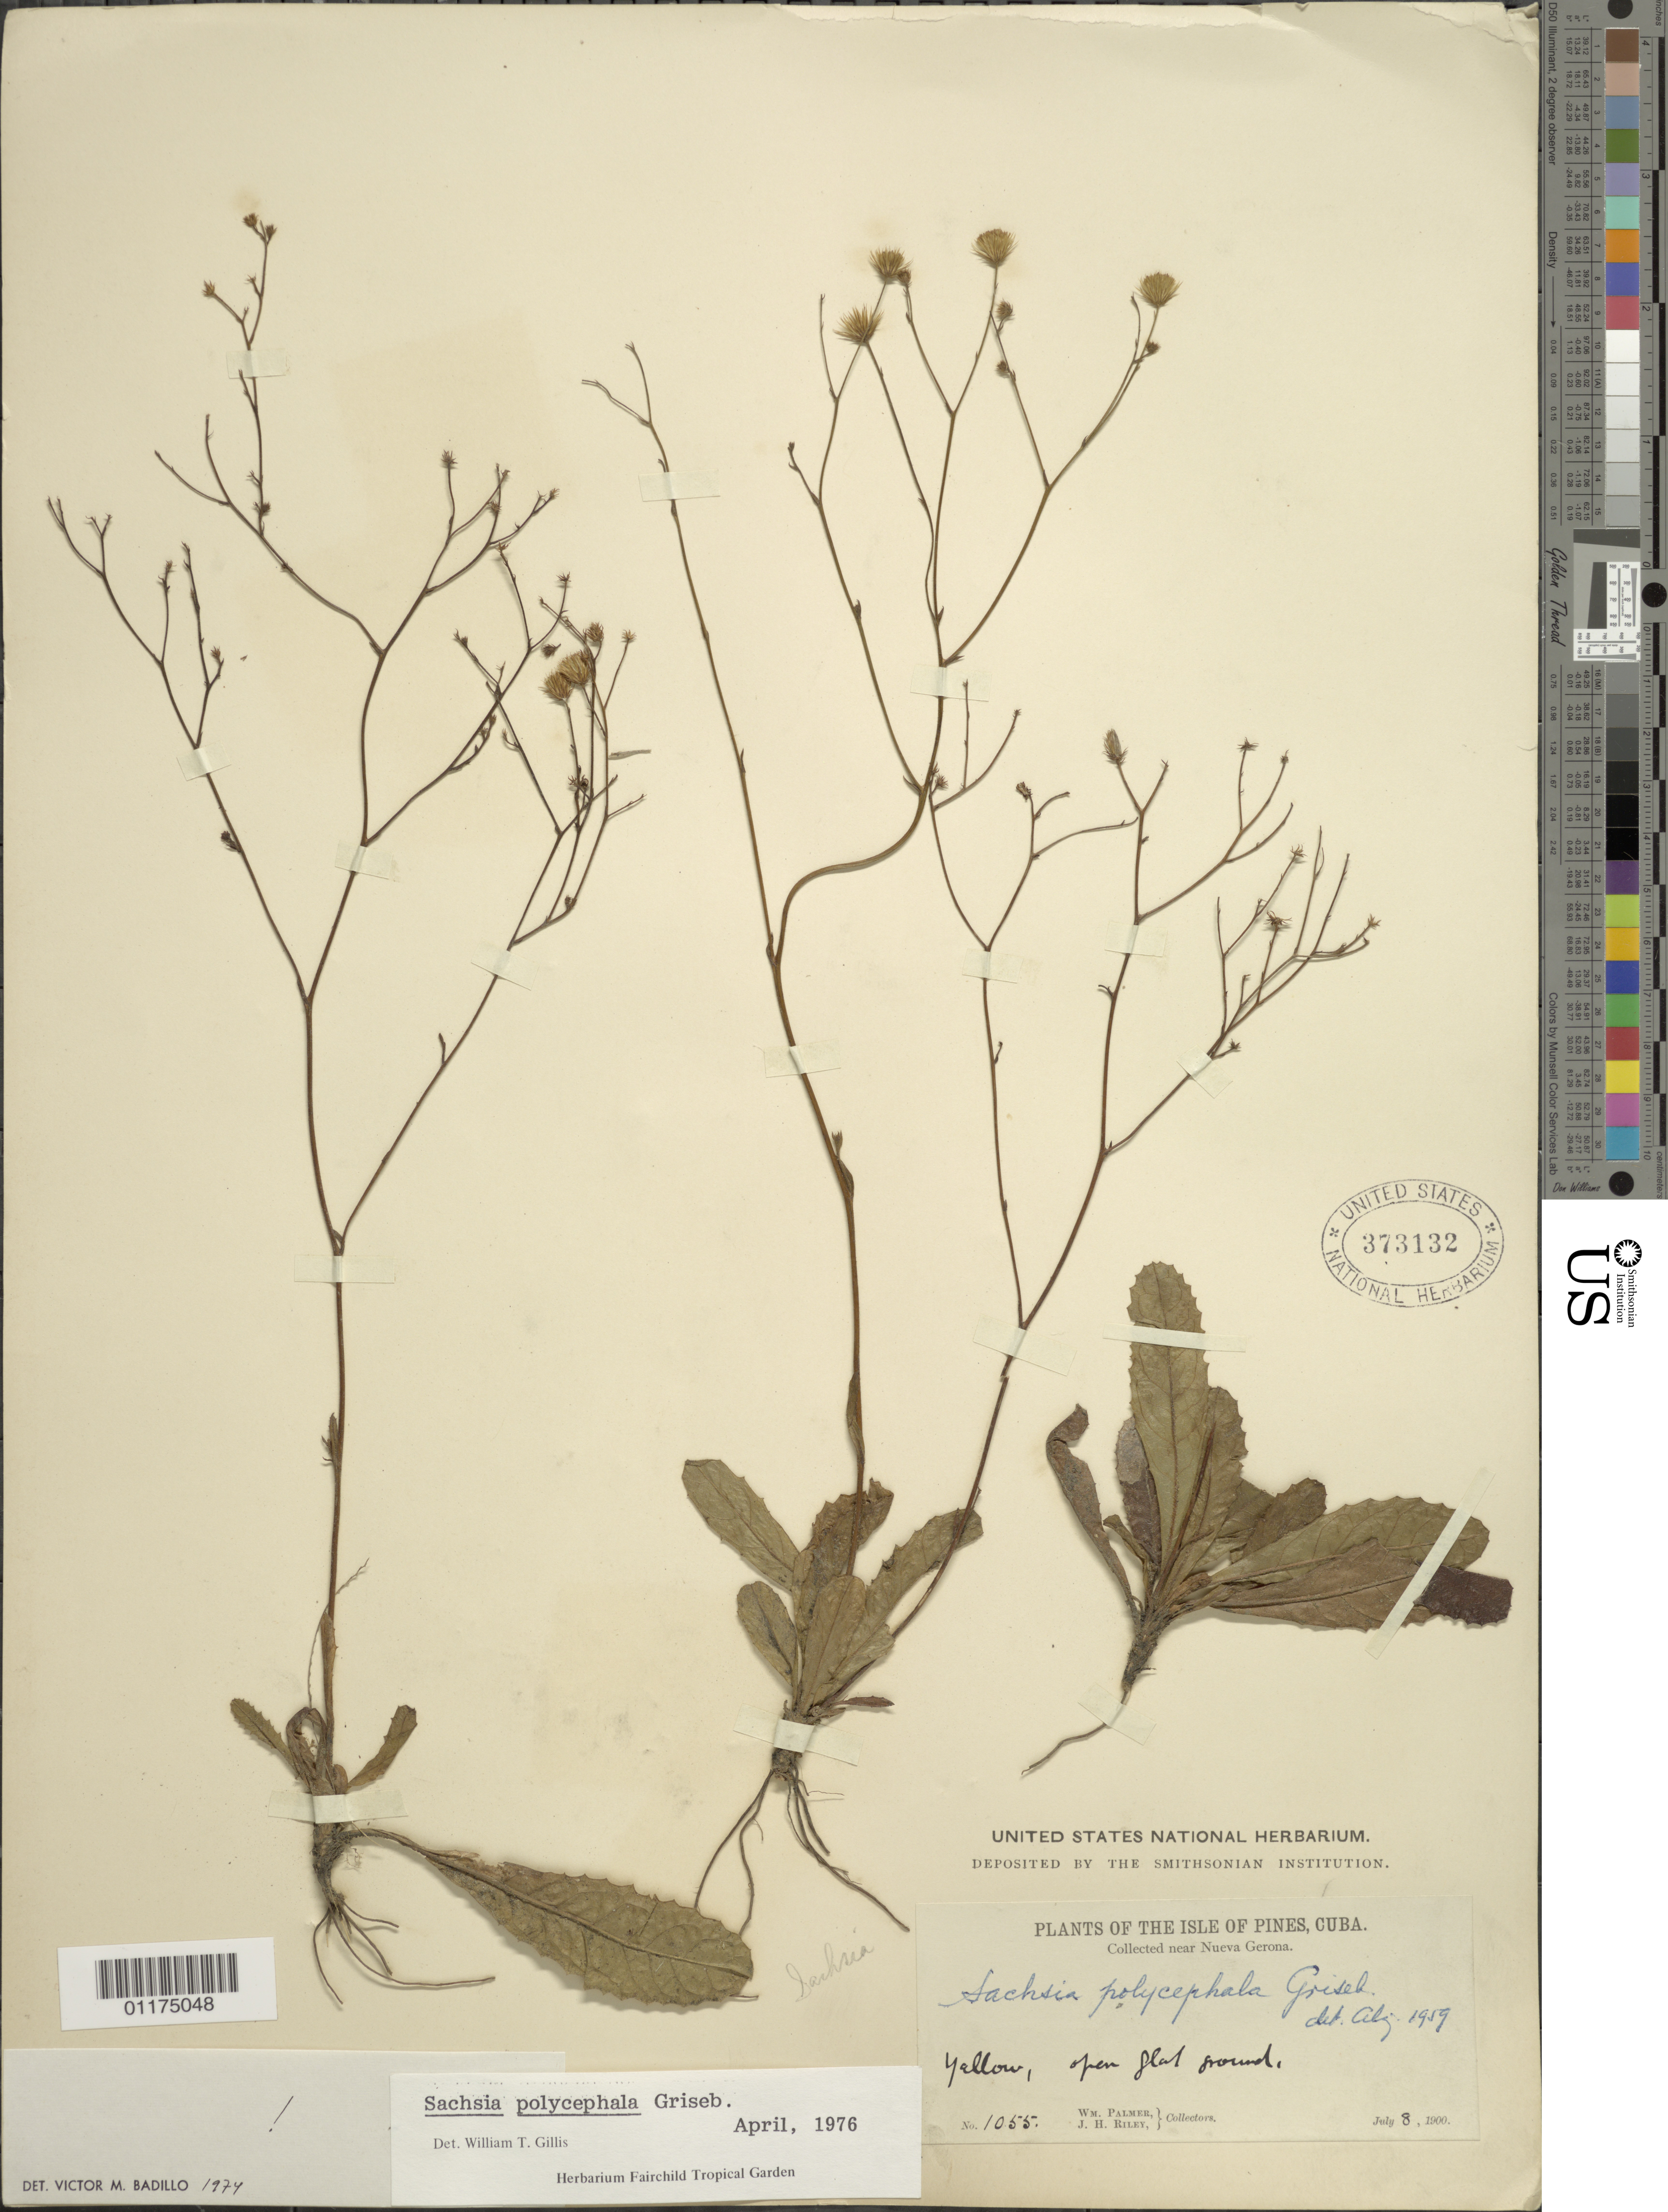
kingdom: Plantae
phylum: Tracheophyta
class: Magnoliopsida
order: Asterales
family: Asteraceae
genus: Sachsia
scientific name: Sachsia polycephala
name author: Griseb.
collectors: W. Palmer & J. H. Riley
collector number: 1055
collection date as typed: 08 Jul 1900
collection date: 1900-07-08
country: Cuba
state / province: Isla de la Juventud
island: Isla de la Juventud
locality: near Nueva Gerona.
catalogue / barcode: US 373132